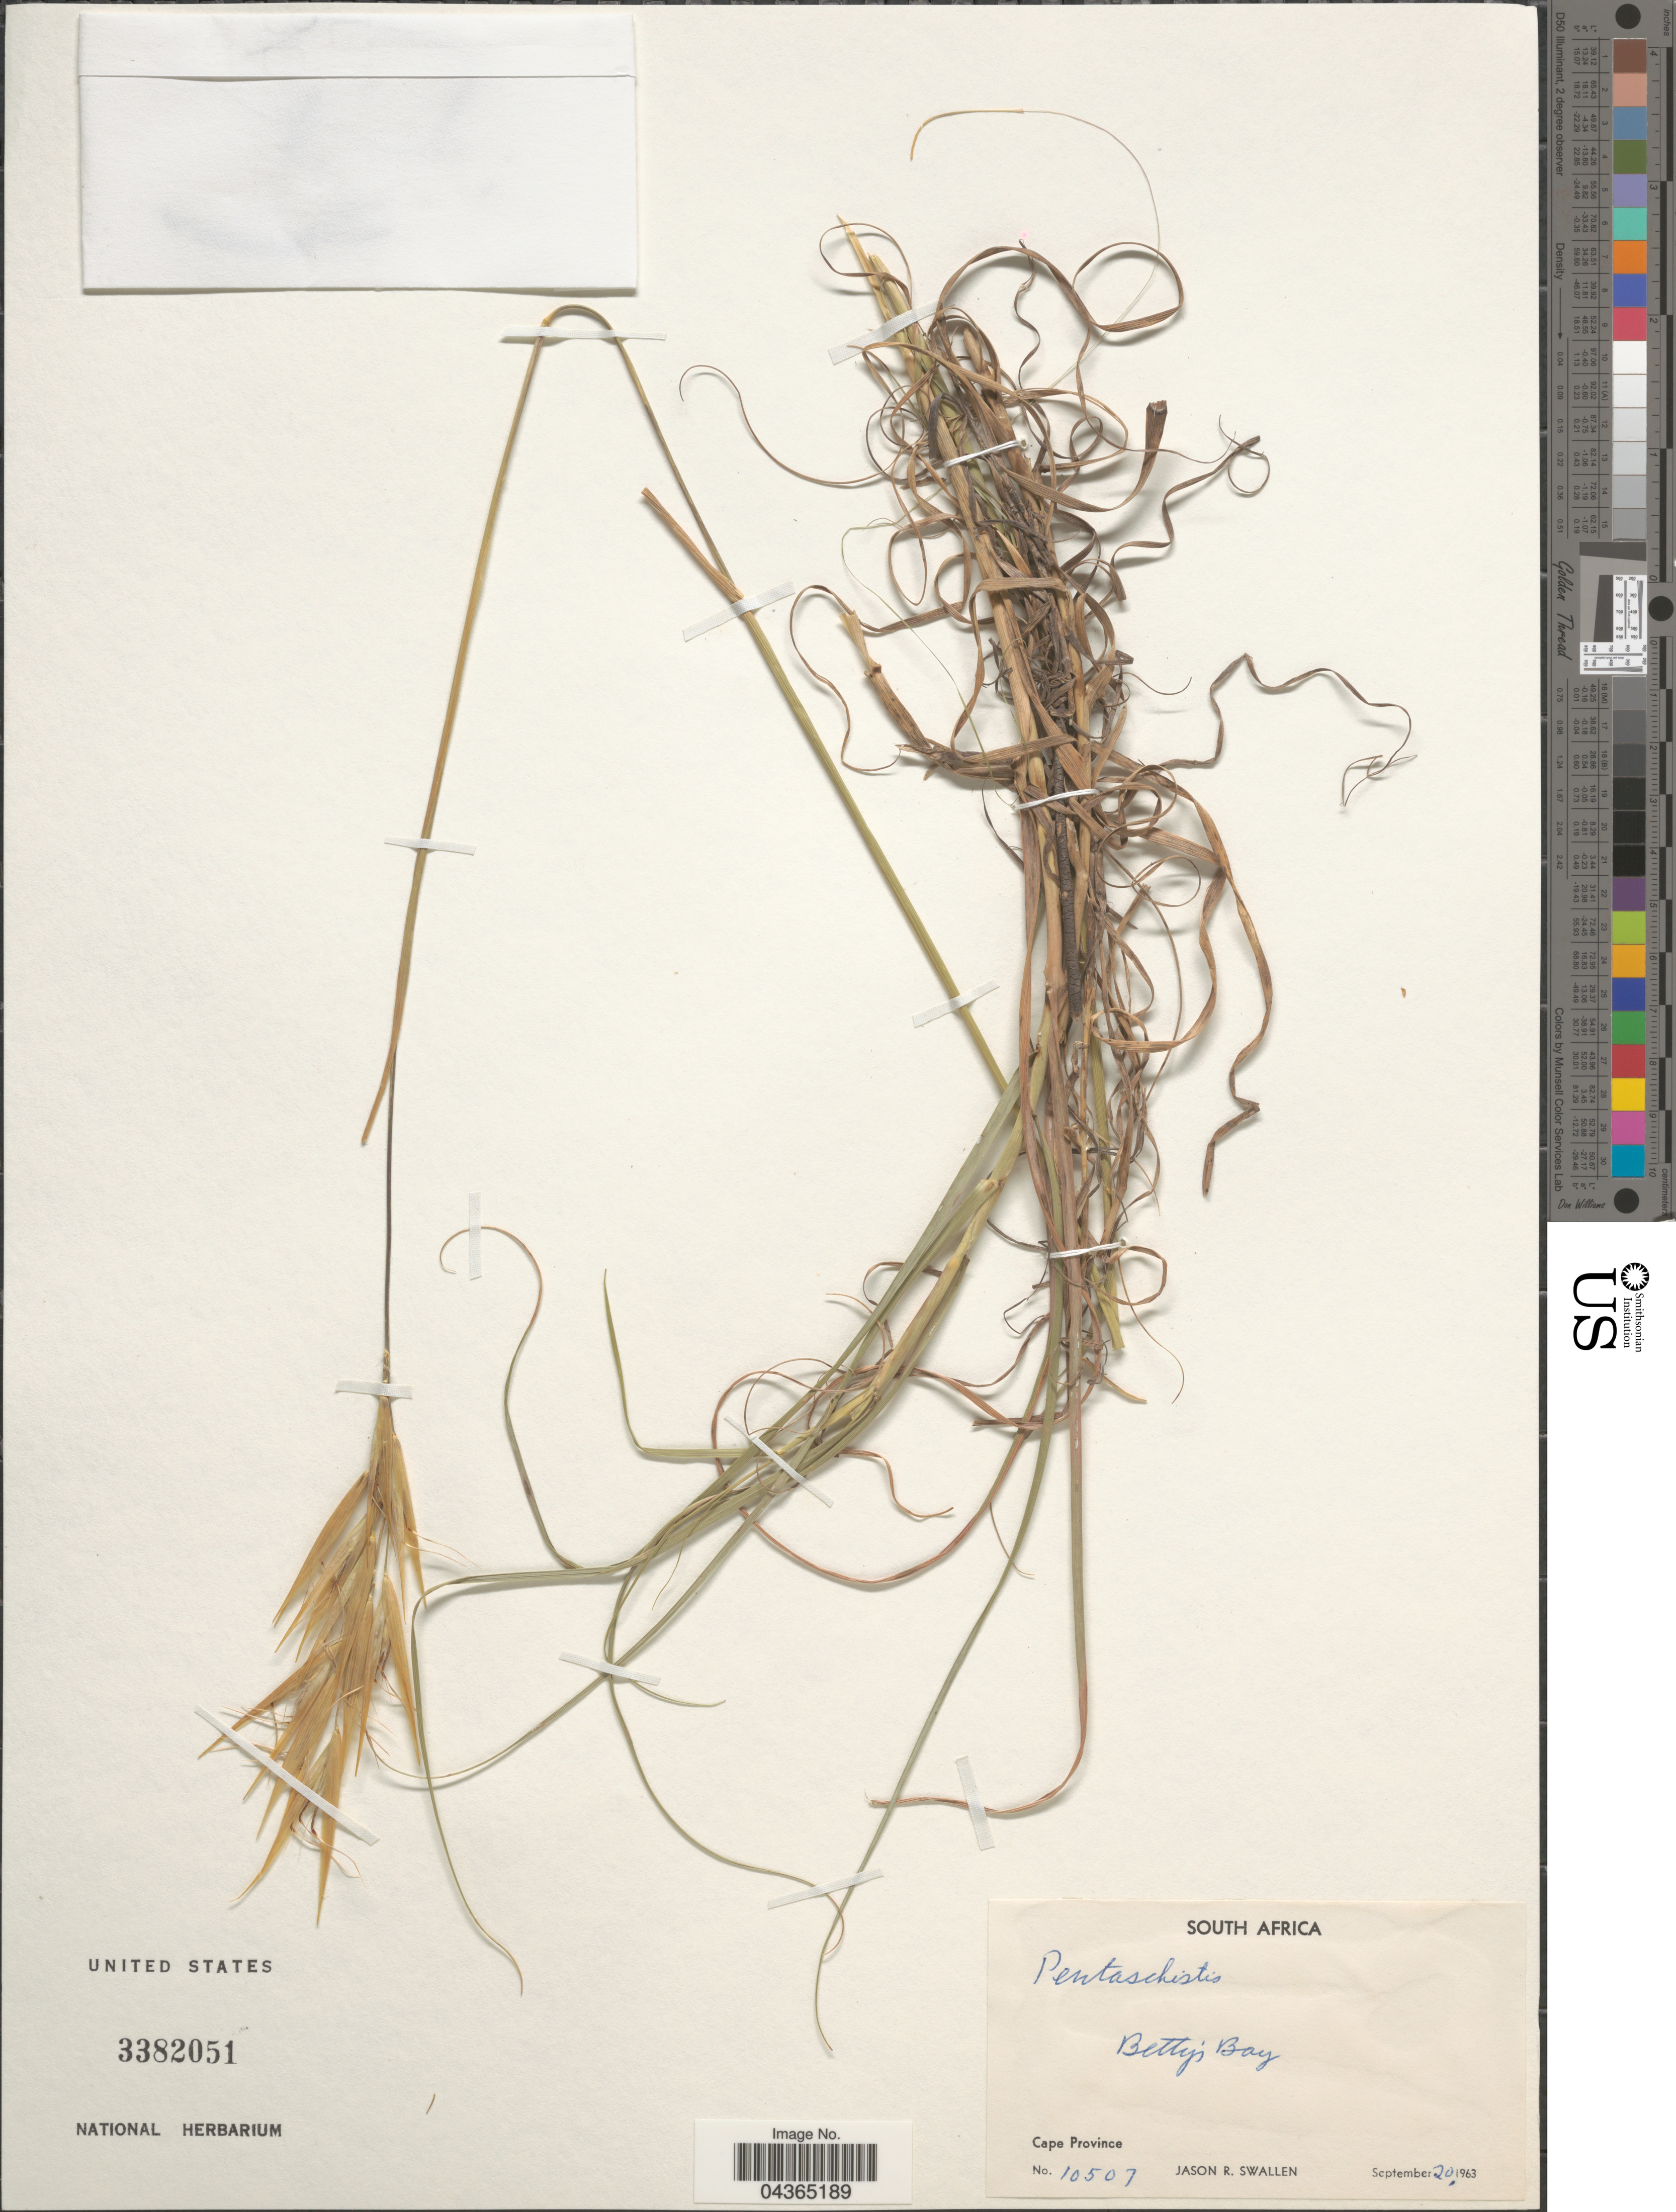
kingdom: Plantae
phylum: Tracheophyta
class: Liliopsida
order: Poales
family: Poaceae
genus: Pentameris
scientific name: Pentameris sp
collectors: J. R. Swallen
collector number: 10507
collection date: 1963-09-20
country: South Africa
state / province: Western Cape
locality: Betty's Bay.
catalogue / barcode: US 3382051